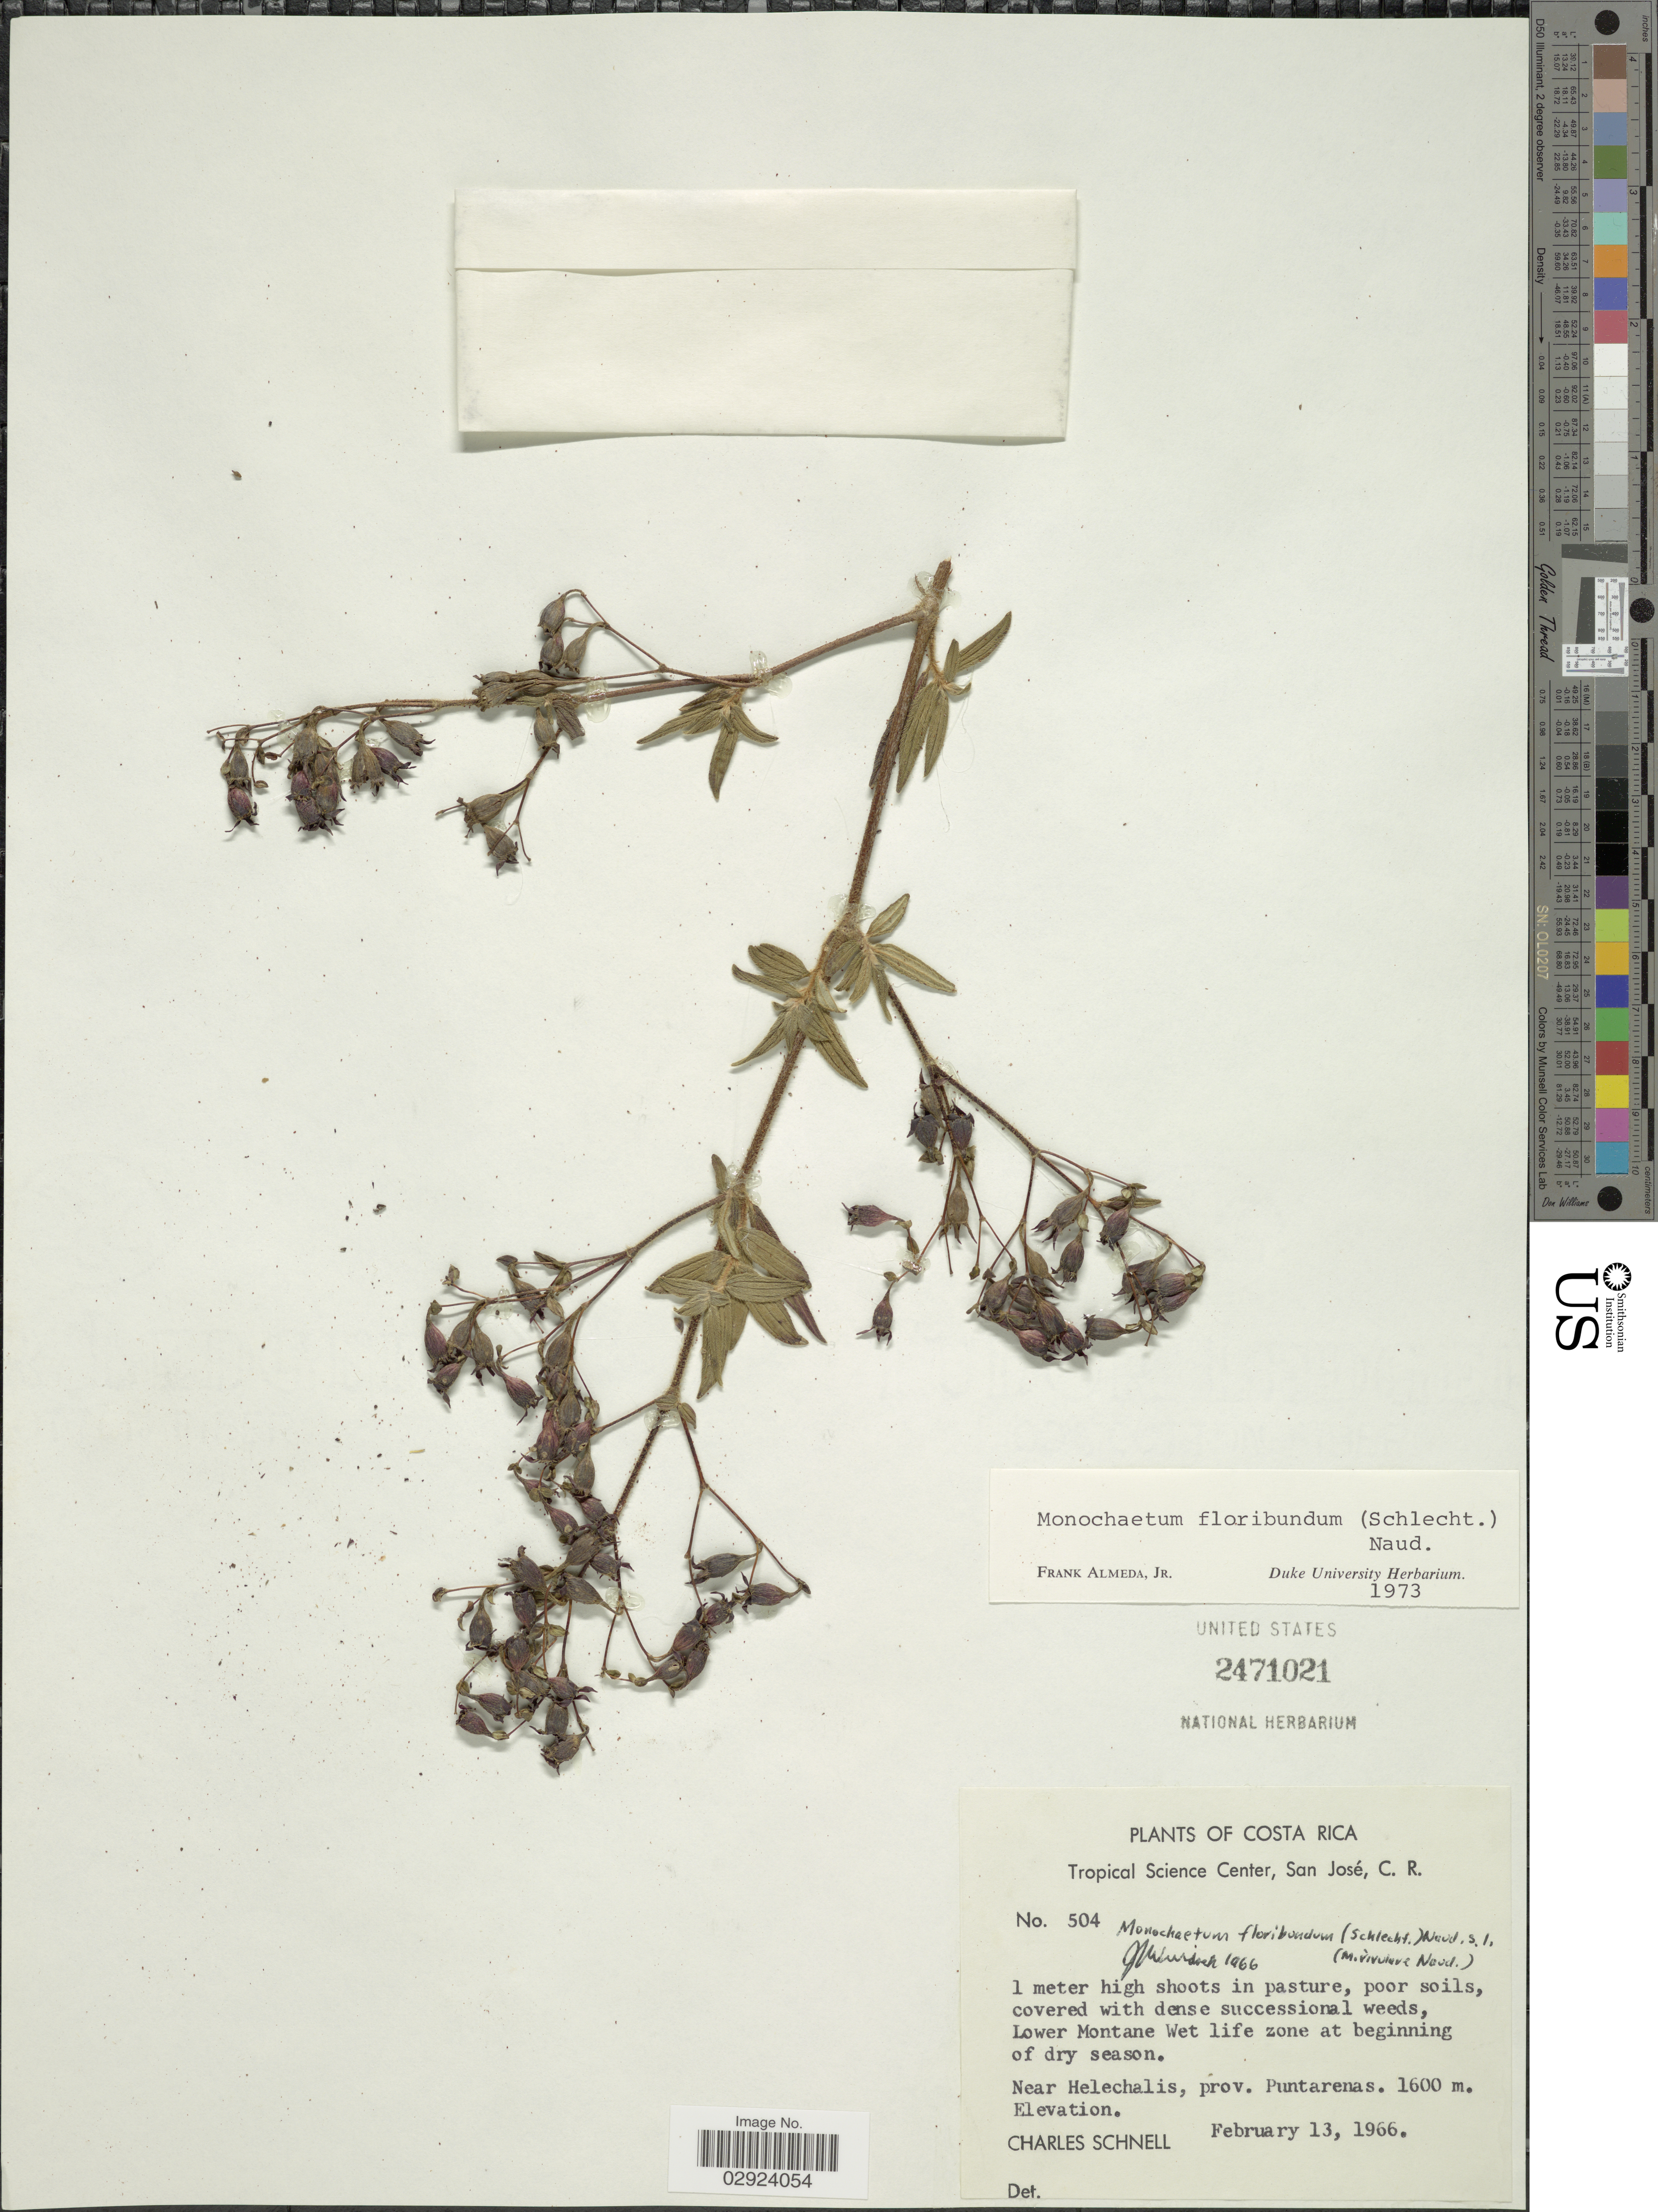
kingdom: Plantae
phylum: Tracheophyta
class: Magnoliopsida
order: Myrtales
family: Melastomataceae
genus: Monochaetum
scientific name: Monochaetum floribundum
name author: (Schltdl.) Naudin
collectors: C. Schnell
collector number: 504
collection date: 1966-02-13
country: Costa Rica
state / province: Puntarenas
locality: Near Helechalis.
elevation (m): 1600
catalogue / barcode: US 2471021